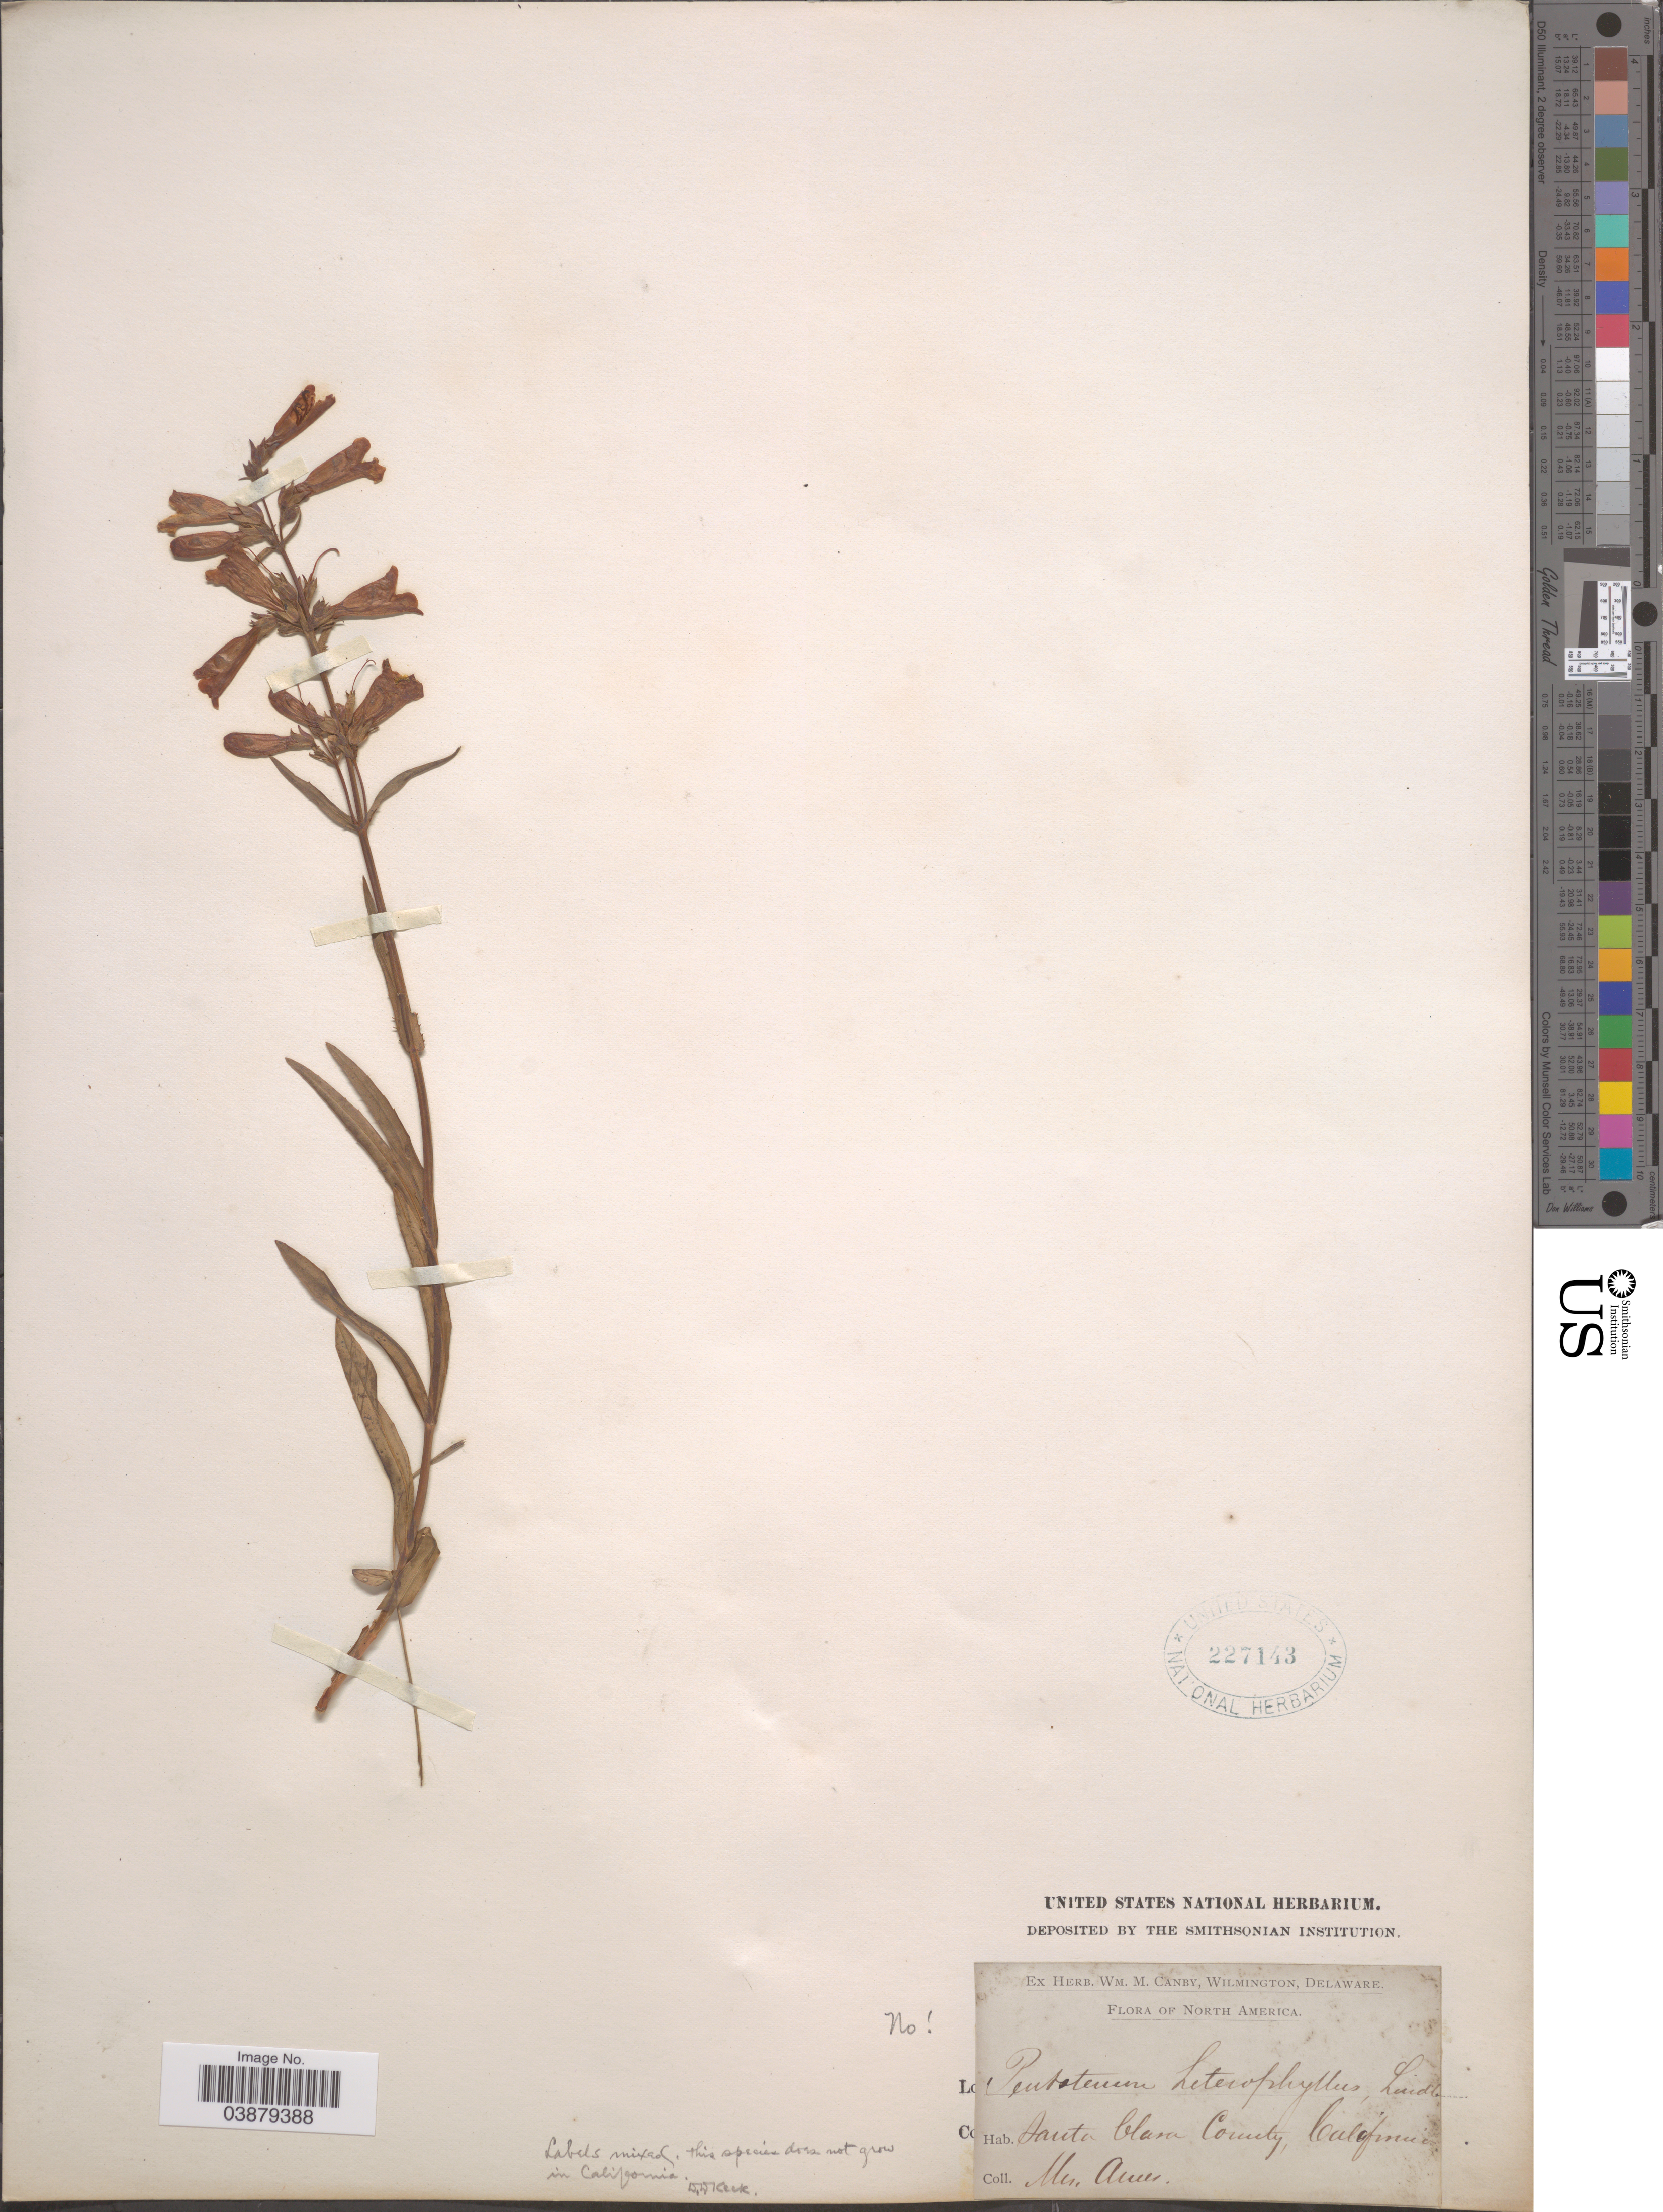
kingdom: Plantae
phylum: Tracheophyta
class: Magnoliopsida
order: Lamiales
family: Plantaginaceae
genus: Penstemon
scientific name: Penstemon sp.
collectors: -- Ames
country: United States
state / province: California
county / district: Santa Clara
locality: Santa Clara County.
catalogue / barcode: US 227143